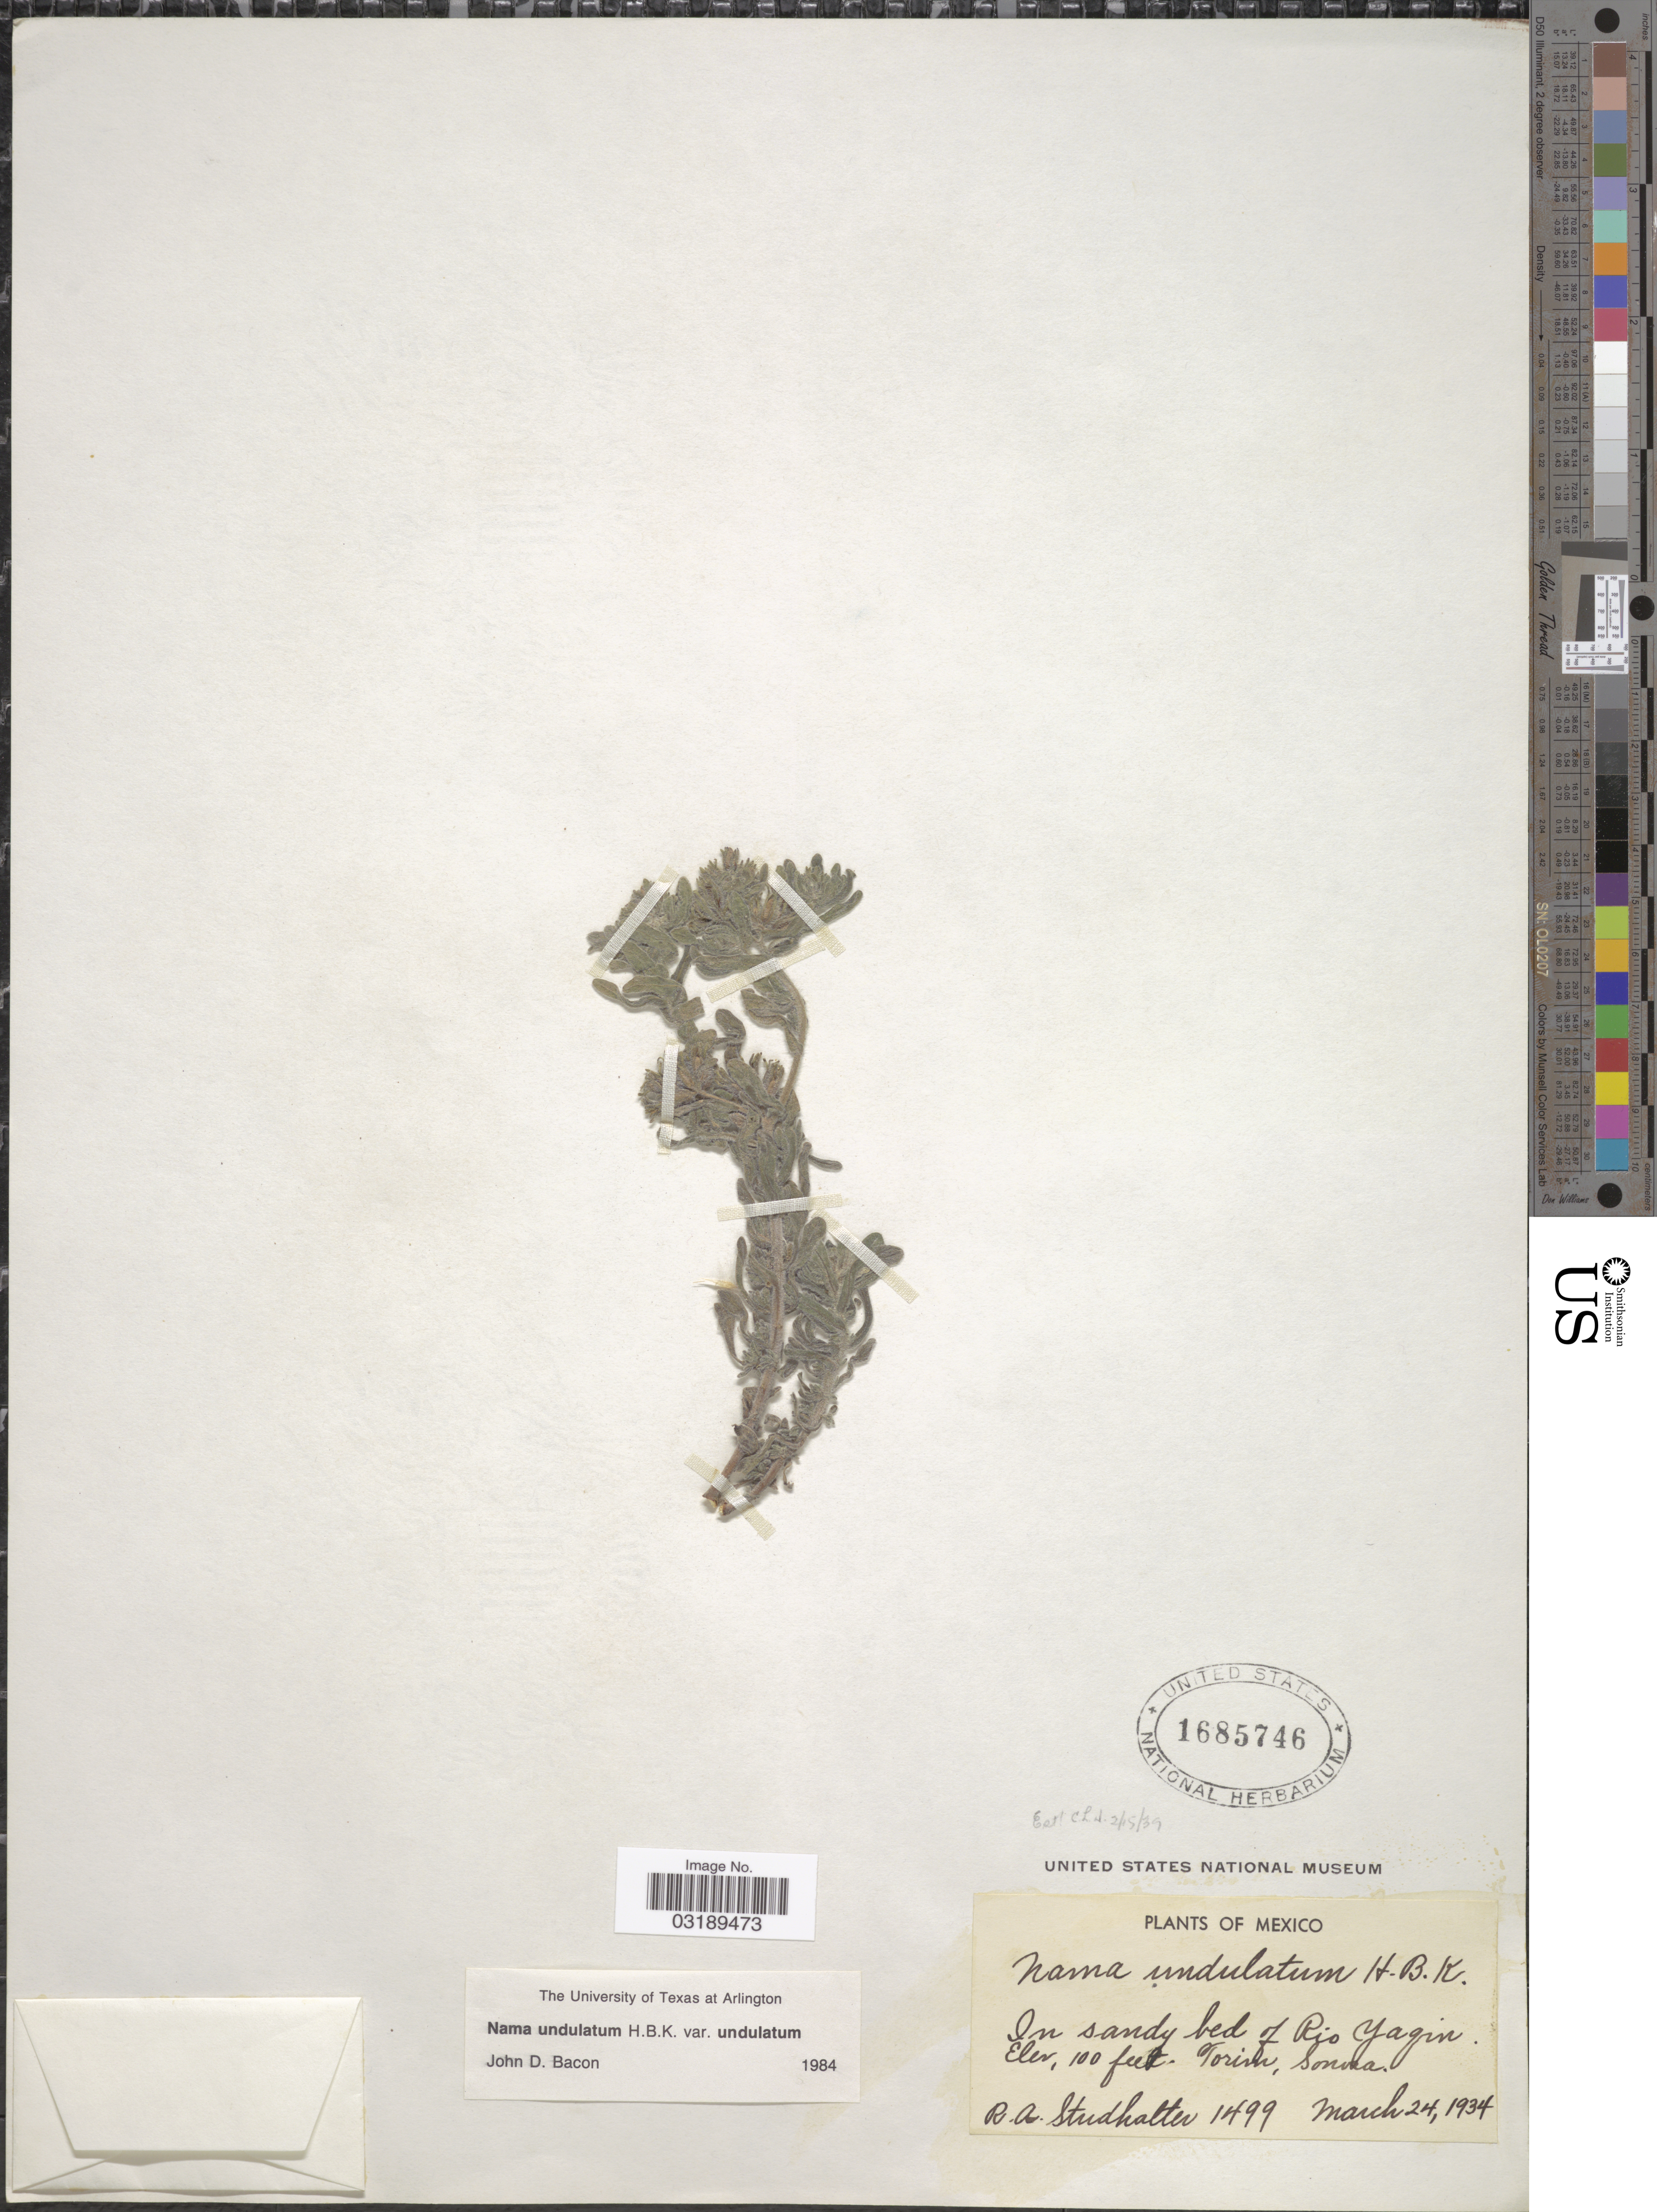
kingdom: Plantae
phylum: Tracheophyta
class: Magnoliopsida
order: Boraginales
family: Namaceae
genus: Nama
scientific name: Nama undulatum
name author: Kunth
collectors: R. Studhalter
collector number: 1499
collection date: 1934-03-24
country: Mexico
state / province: Sonora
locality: In sandy bed of Rio Yaqui. Torim.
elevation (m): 30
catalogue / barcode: US 1685746